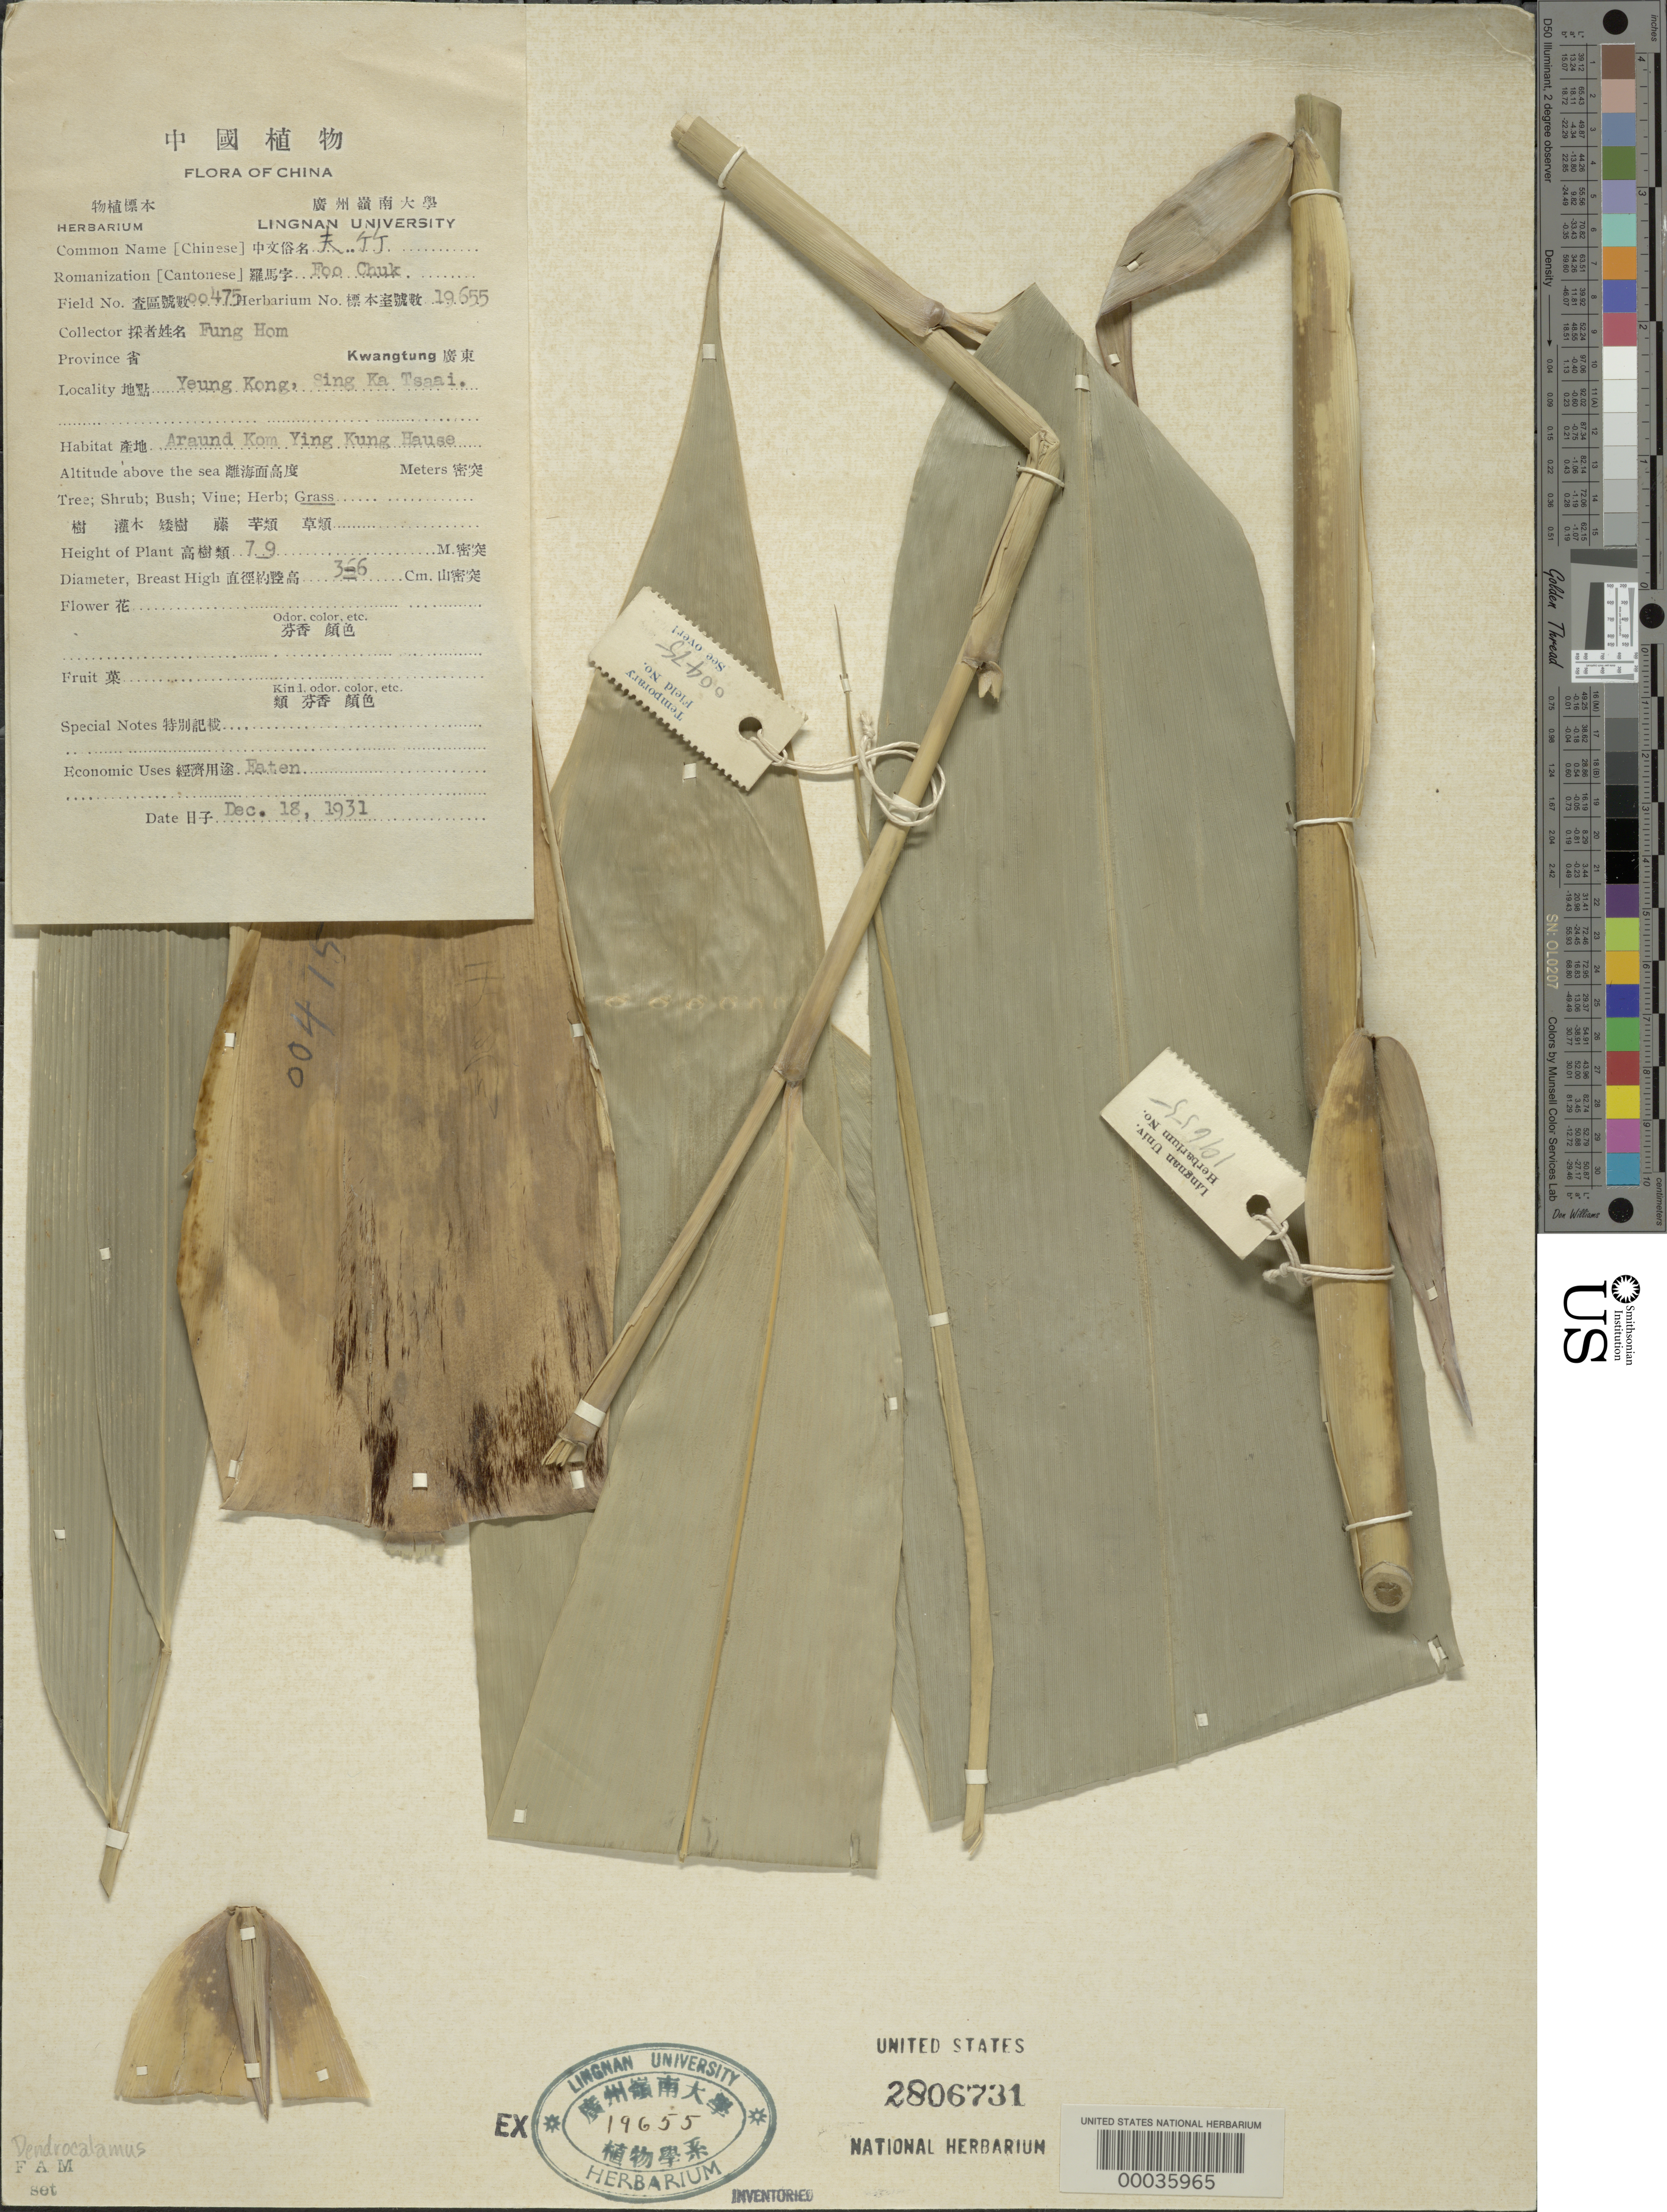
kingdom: Plantae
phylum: Tracheophyta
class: Liliopsida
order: Poales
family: Poaceae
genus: Dendrocalamus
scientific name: Dendrocalamus sp.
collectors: H. L. Fung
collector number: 475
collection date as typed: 18 Dec 1931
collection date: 1931-12-18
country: China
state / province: Guangdong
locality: Yeung kong, sing ka tsaai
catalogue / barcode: US 2806731